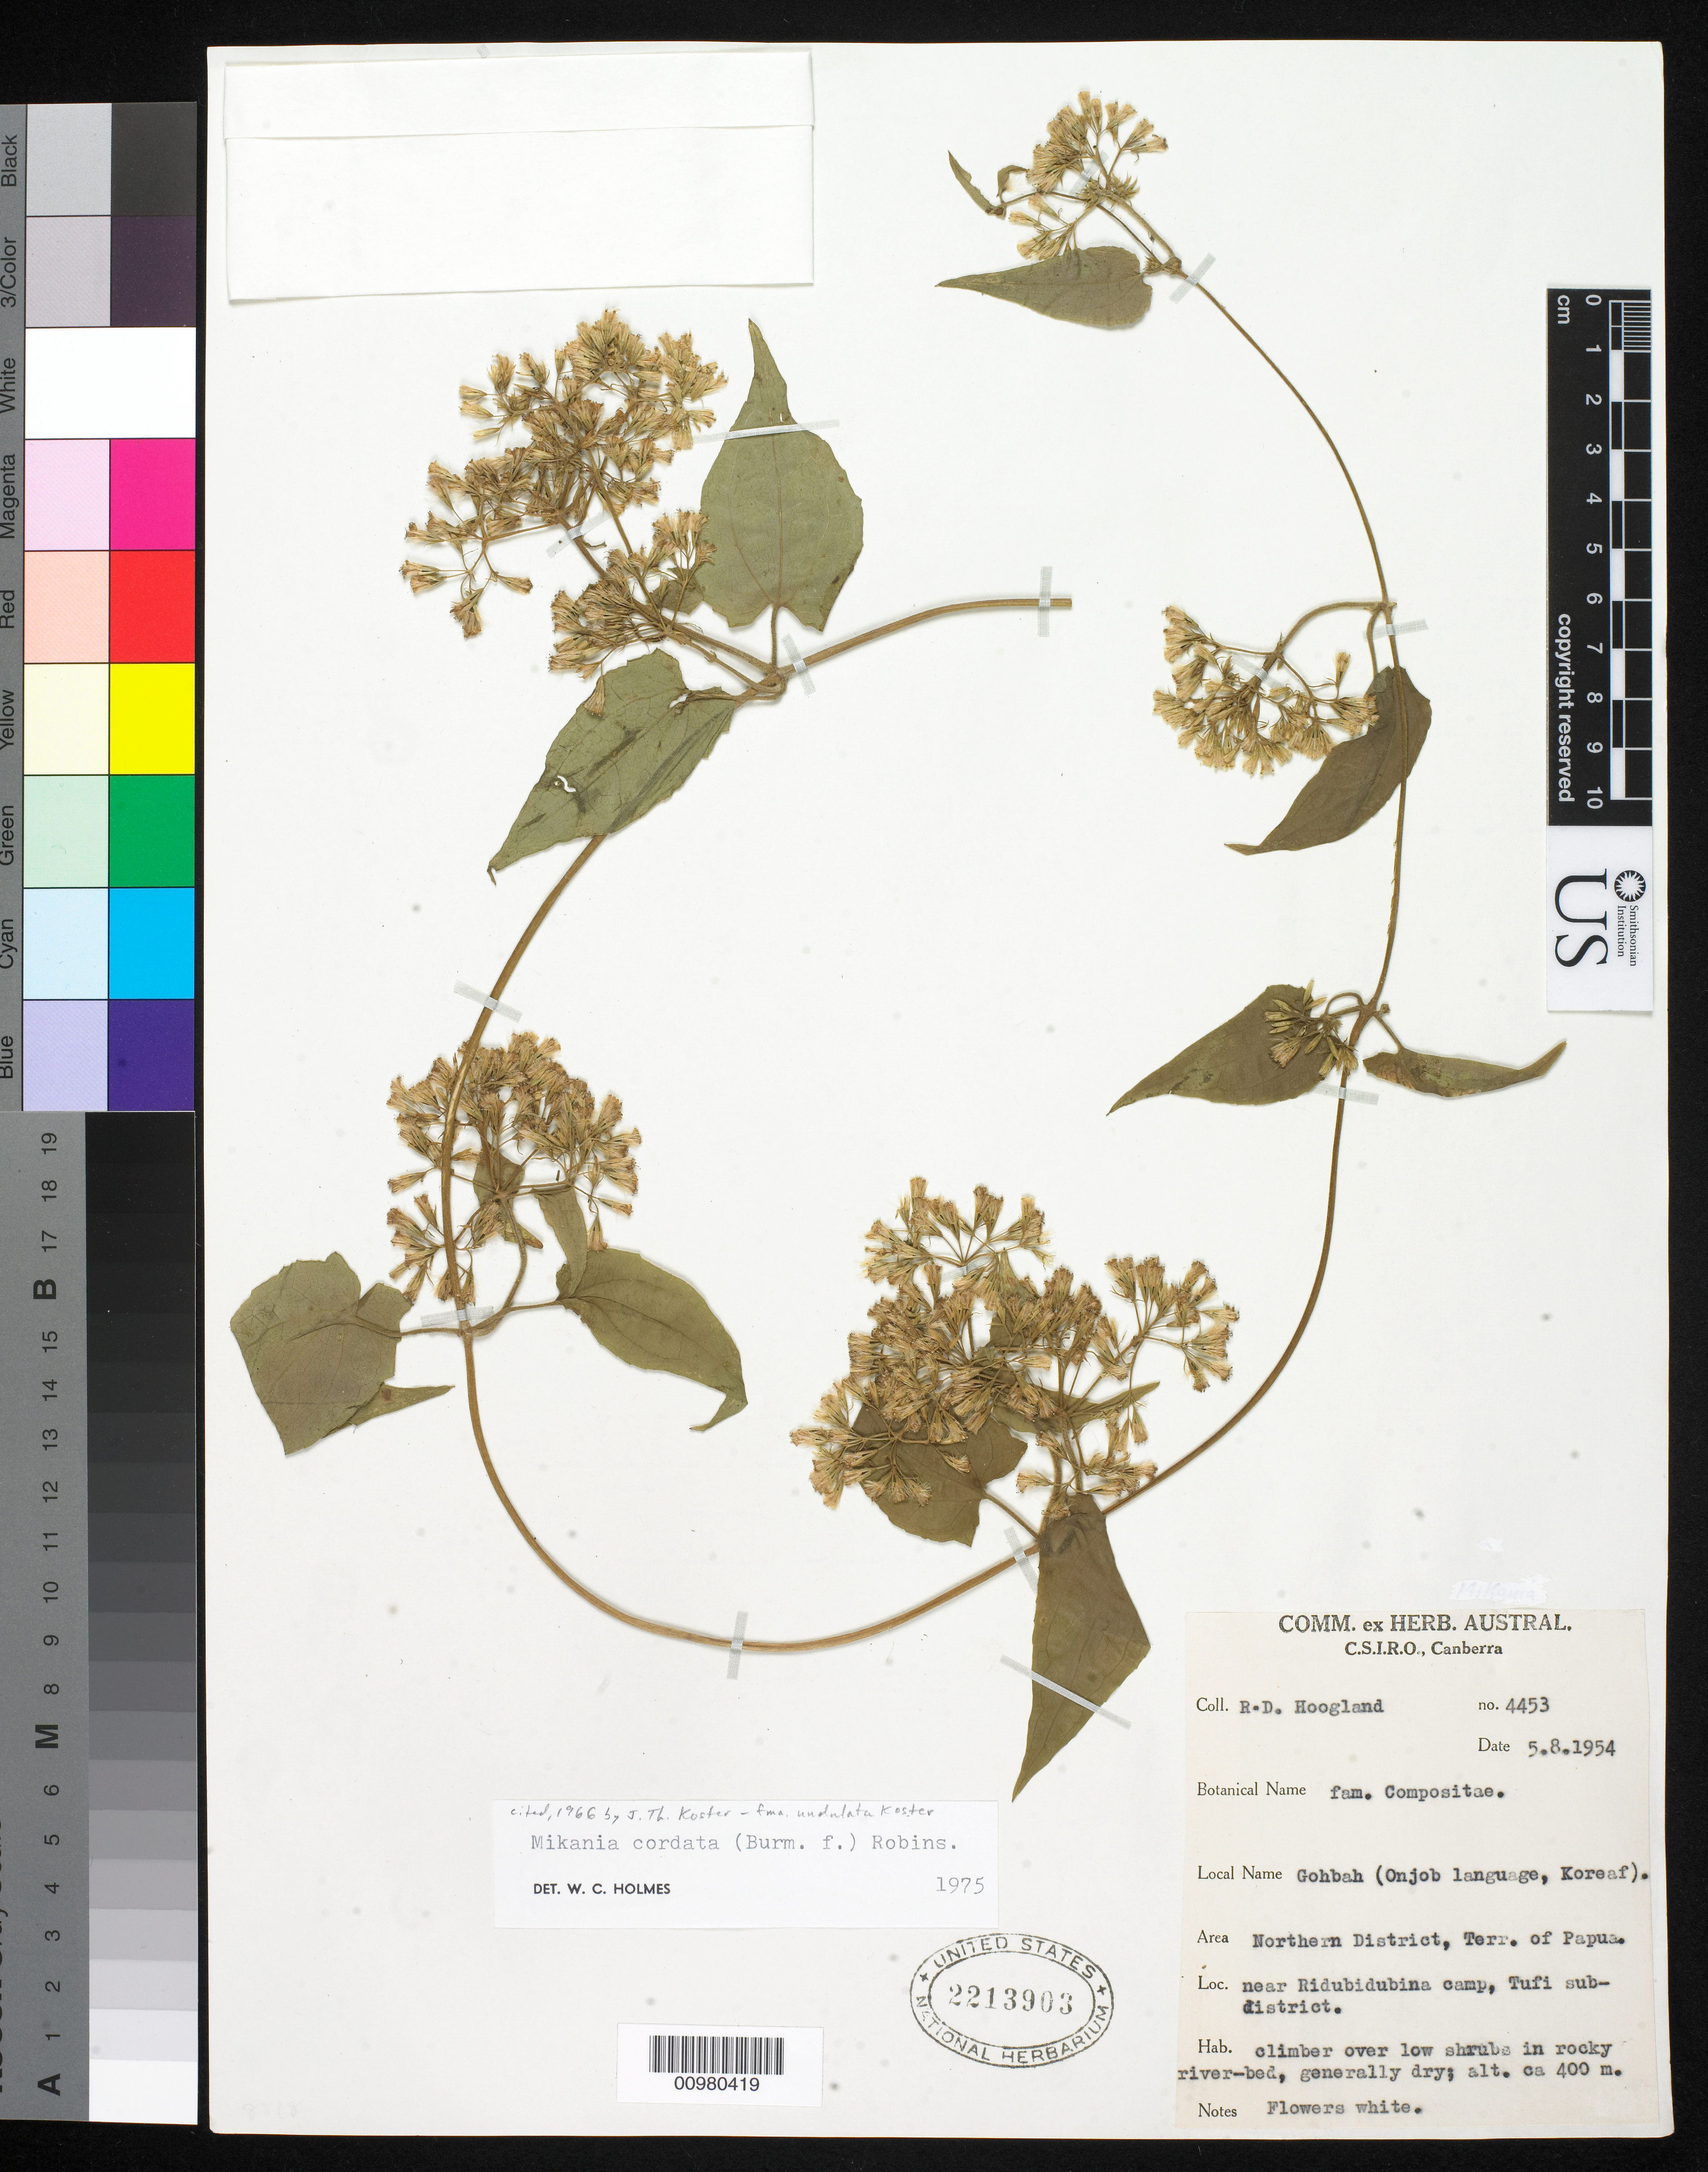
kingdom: Plantae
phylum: Tracheophyta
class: Magnoliopsida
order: Asterales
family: Asteraceae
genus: Mikania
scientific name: Mikania cordata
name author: (Burm. f.) B.L. Rob.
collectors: R. D. Hoogland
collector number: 4453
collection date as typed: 08 May 1954 or 05 Aug 1954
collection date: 1954-05-08 or 1954-08-05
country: Papua New Guinea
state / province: Northern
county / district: Tufi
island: New Guinea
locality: Near Ridubidubina camp.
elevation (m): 400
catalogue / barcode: US 2213903